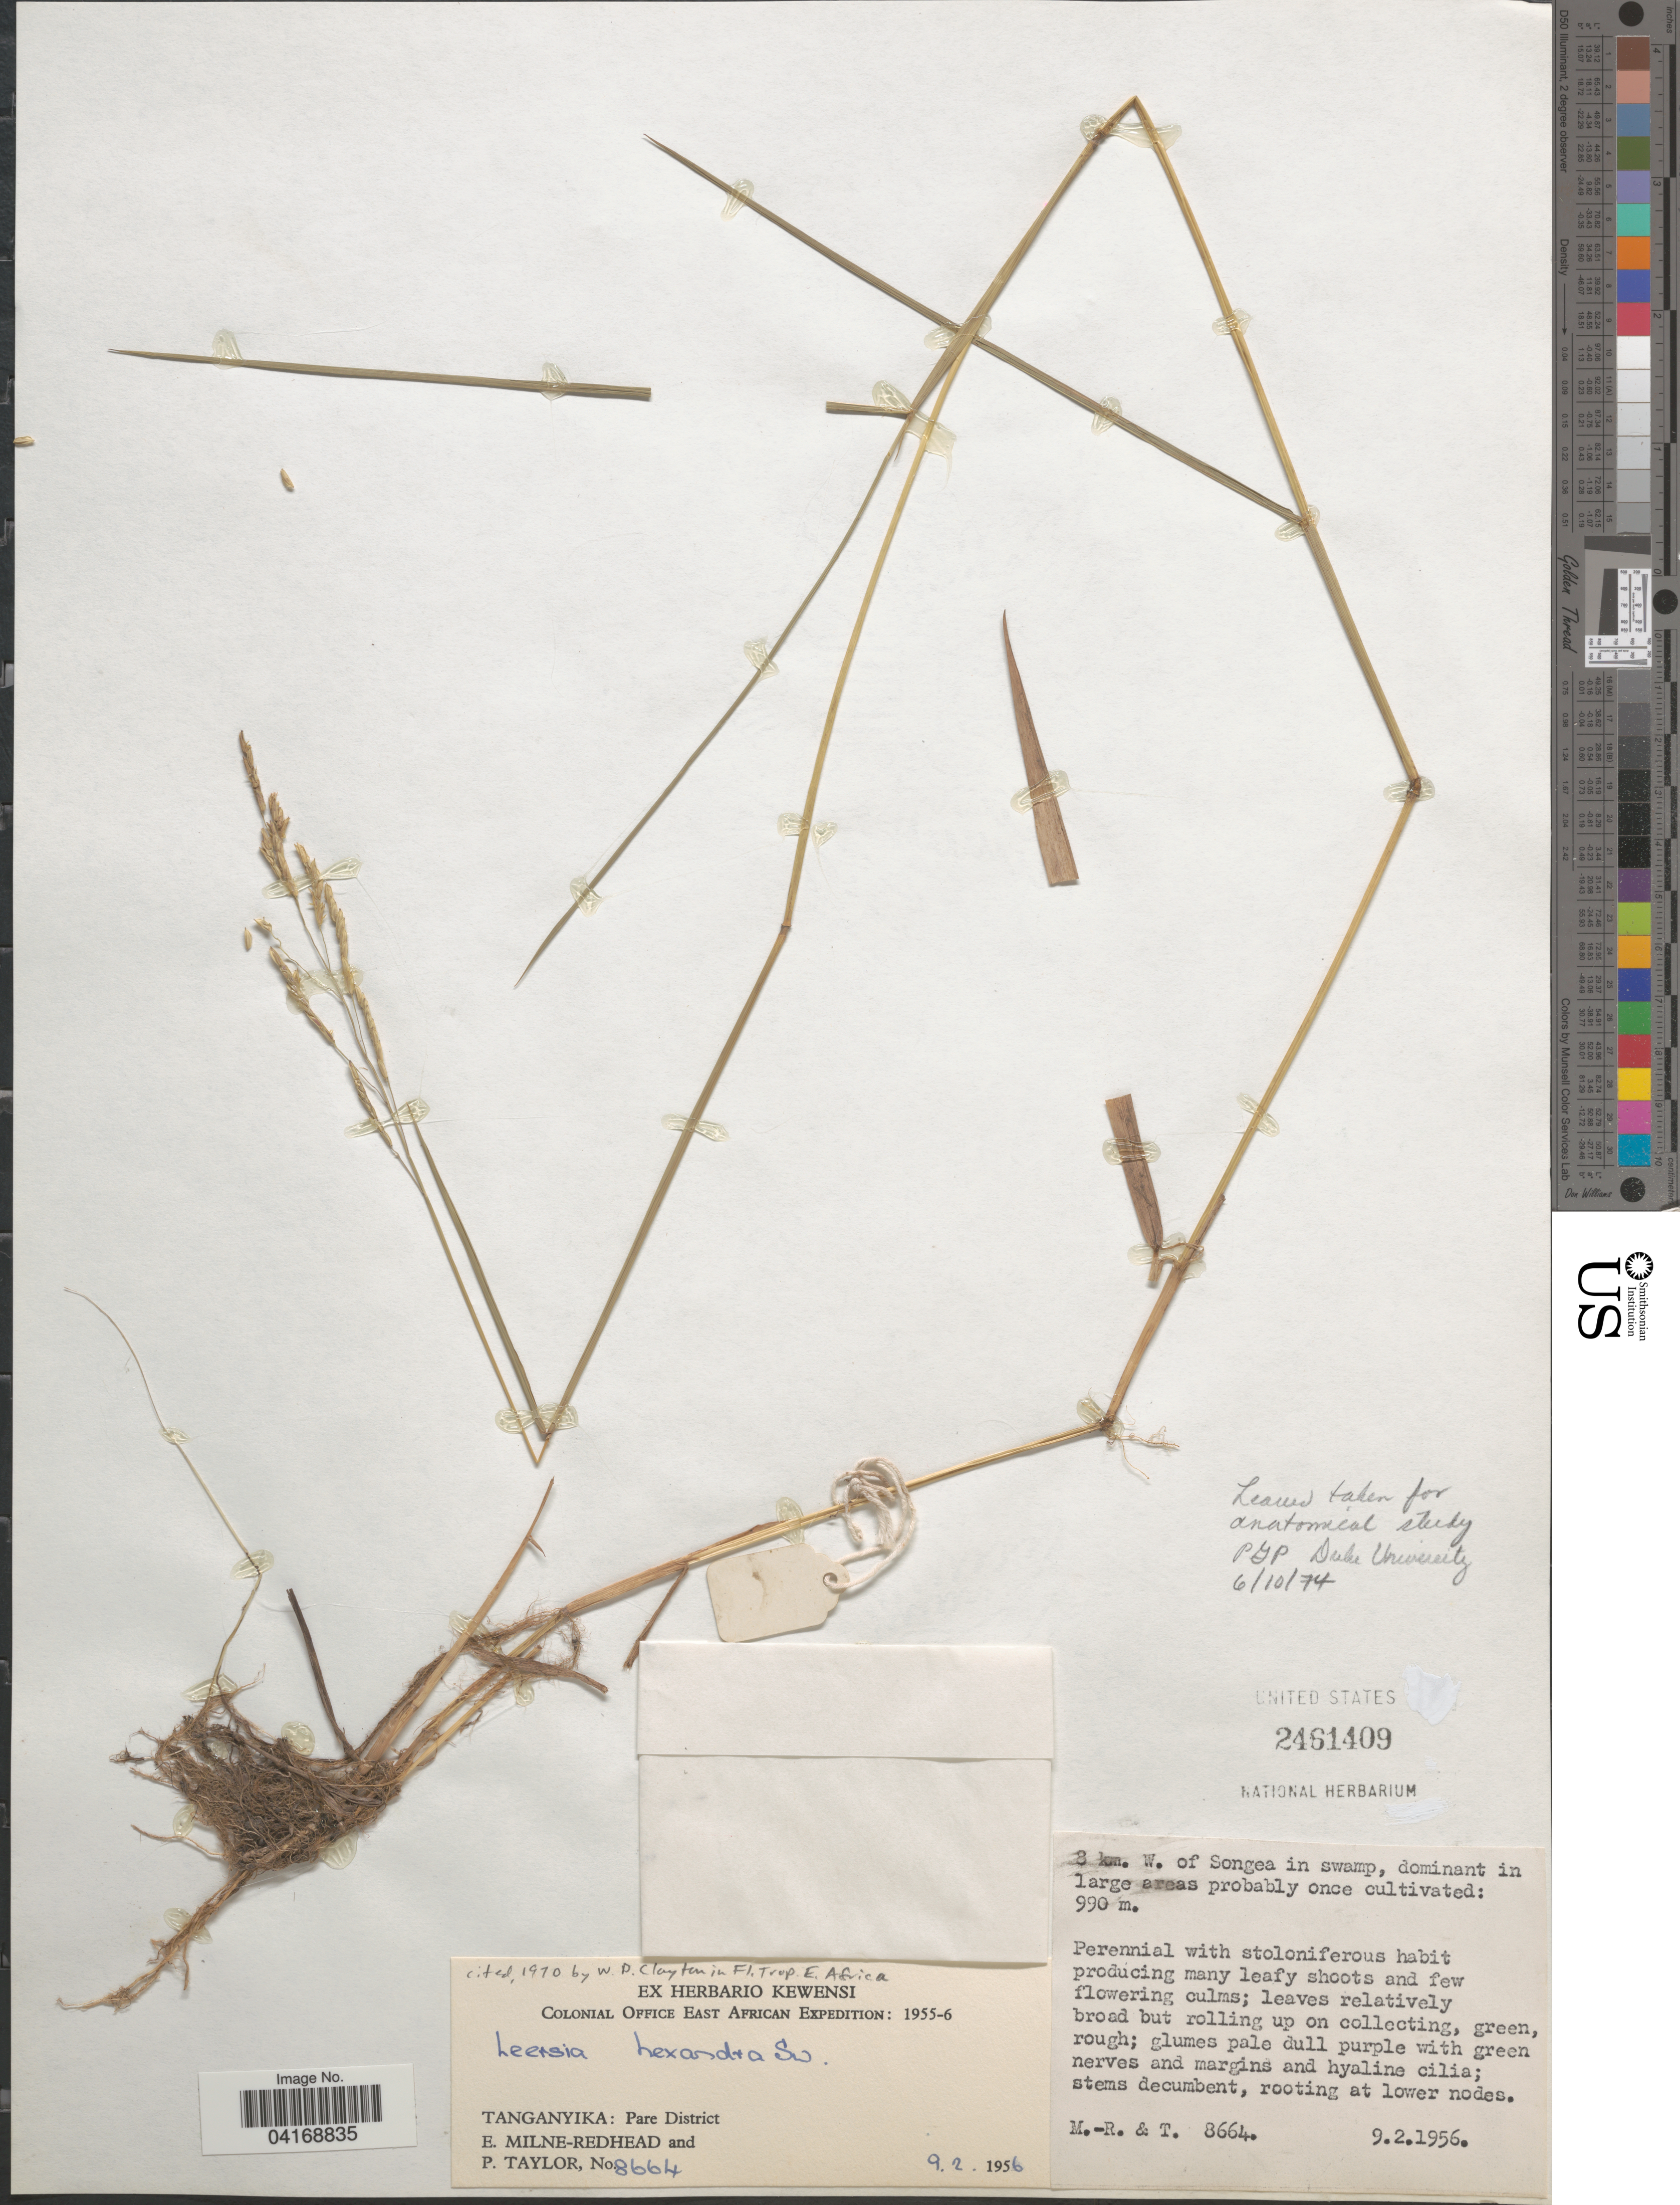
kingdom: Plantae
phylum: Tracheophyta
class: Liliopsida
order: Poales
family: Poaceae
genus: Leersia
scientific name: Leersia hexandra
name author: Sw.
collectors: E. W. Milne-Redhead & P. Taylor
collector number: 8664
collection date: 1956-02-09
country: Tanzania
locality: Colonial Office East African Expedition: 1955-6. Tanganyika: Pare District. 8 km. W. of Songea in swamp.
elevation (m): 990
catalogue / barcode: US 2461409